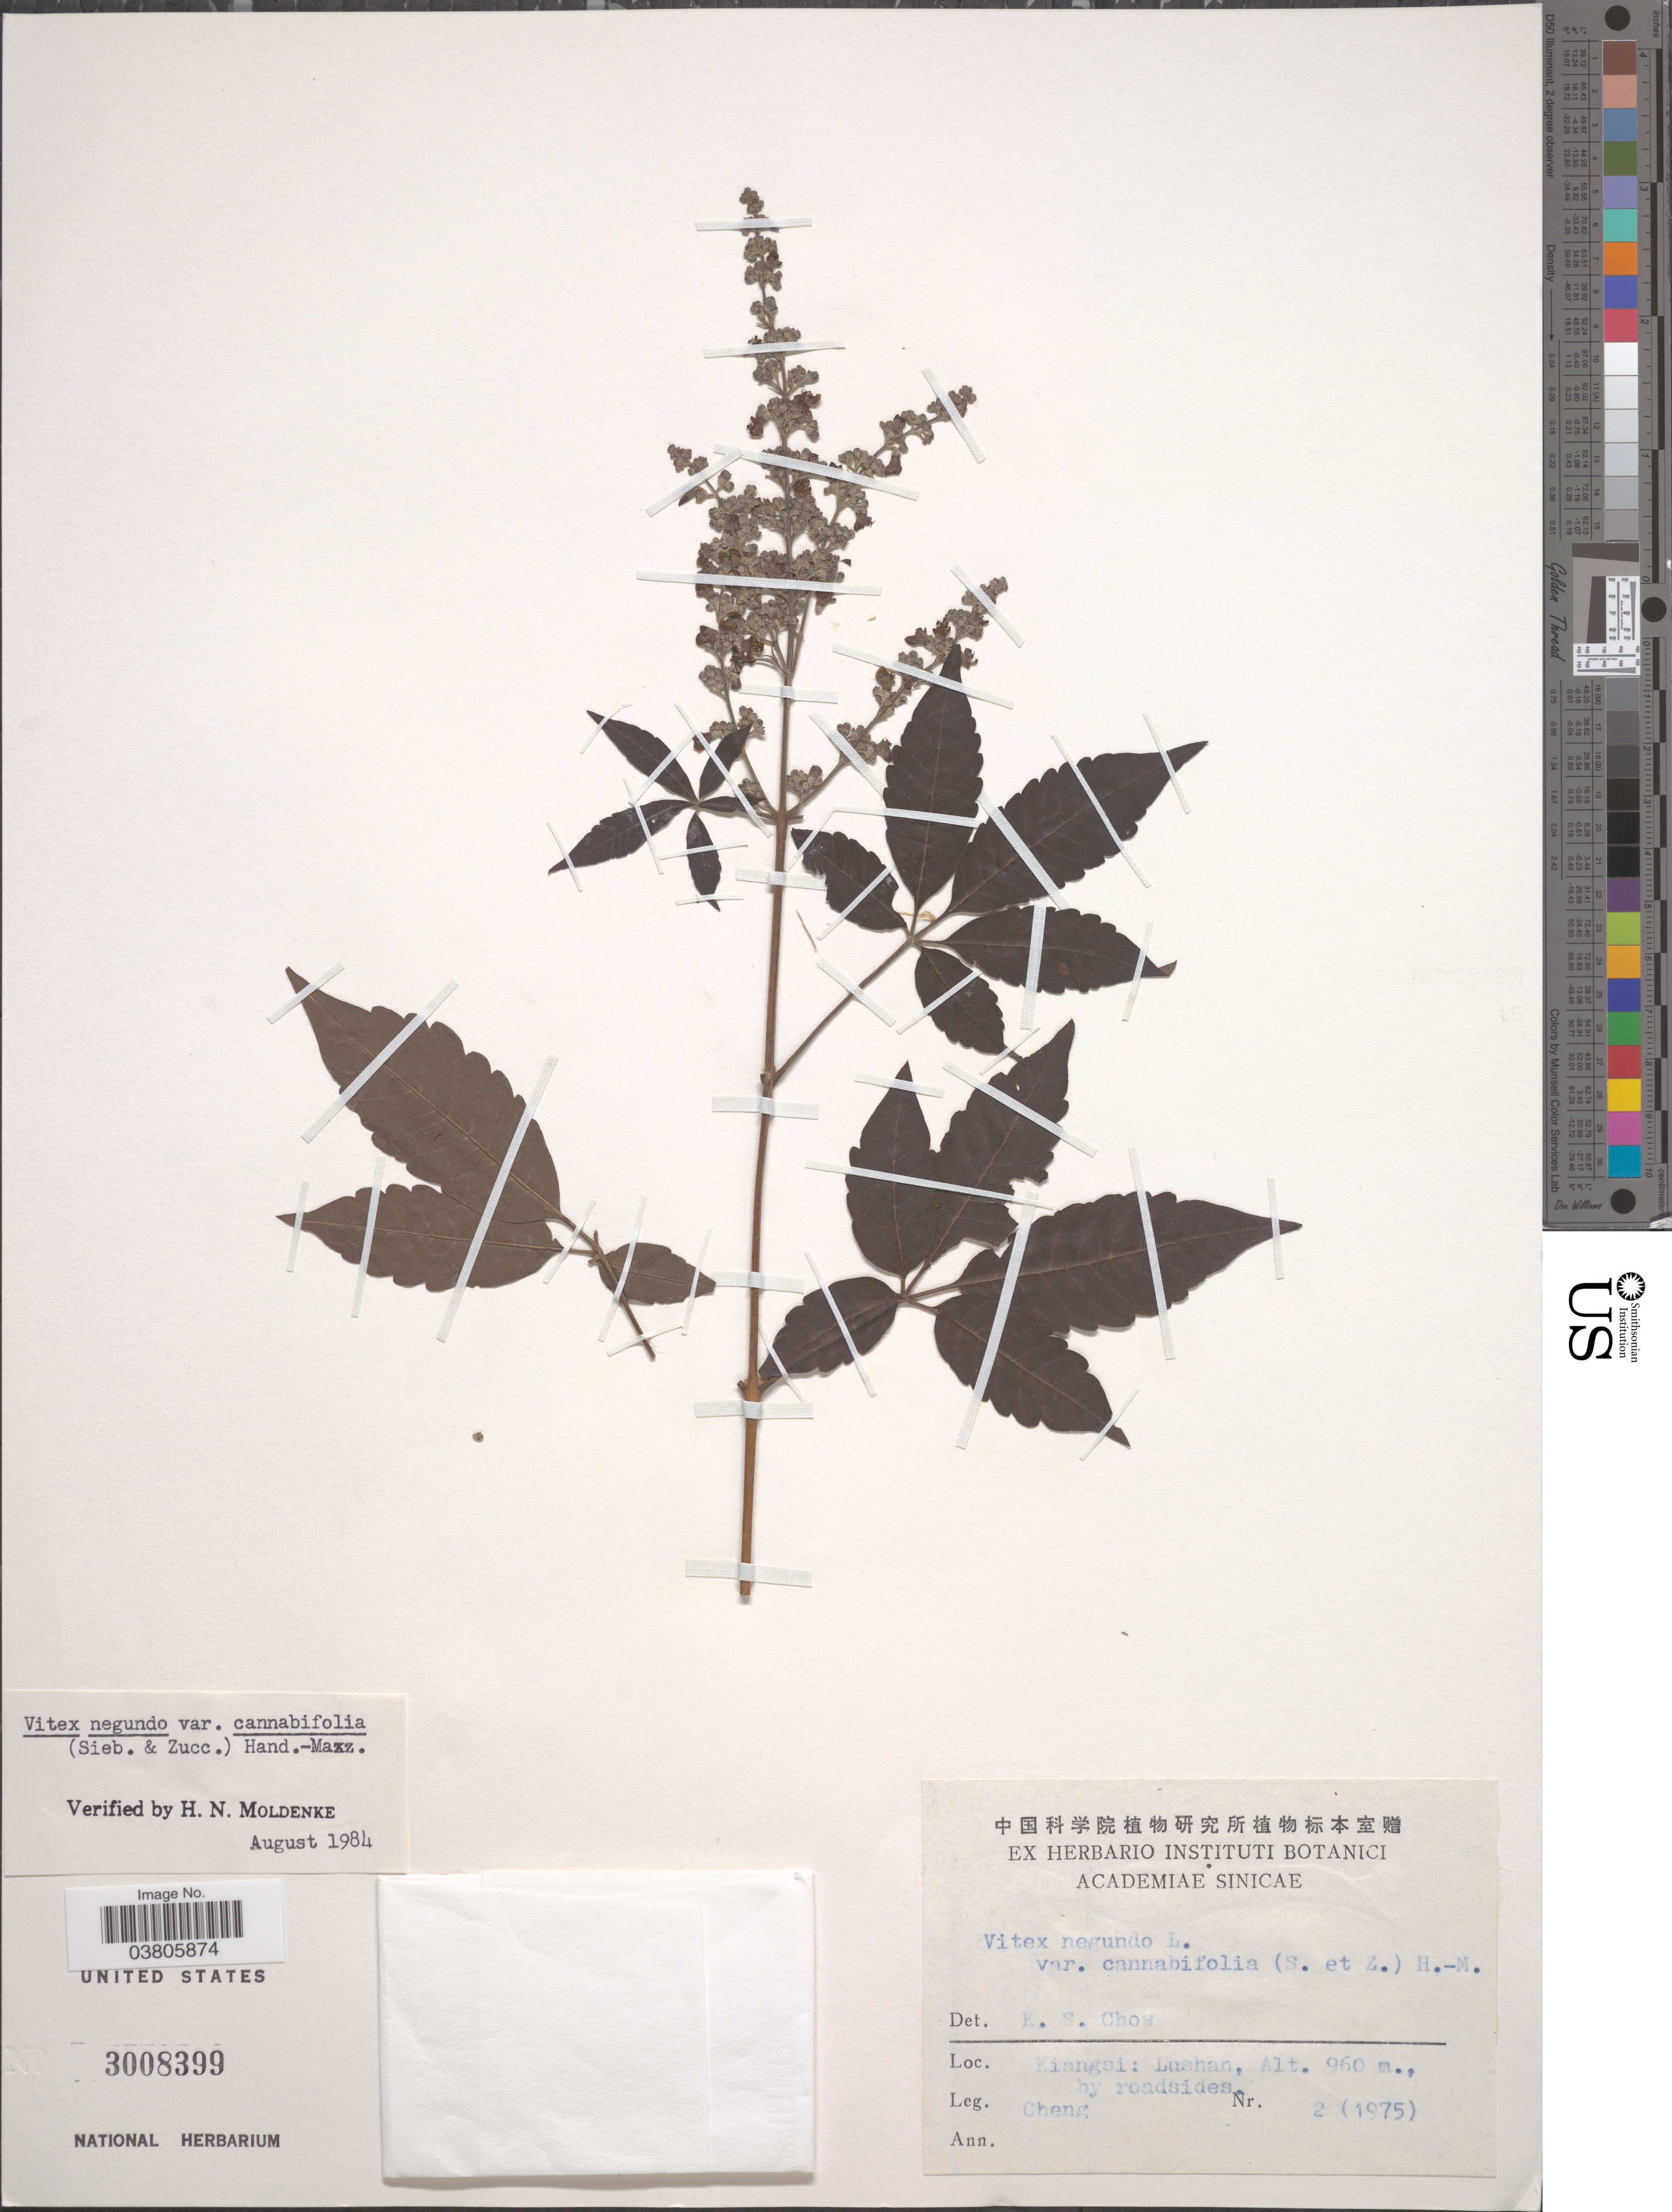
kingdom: Plantae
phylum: Tracheophyta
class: Magnoliopsida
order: Lamiales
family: Lamiaceae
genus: Vitex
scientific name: Vitex negundo var. cannabifolia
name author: (Siebold & Zucc.) Hand.-Mazz.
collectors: -. Cheng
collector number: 2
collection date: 1975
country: China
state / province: Jiangxi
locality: Kiangsi: Lushan.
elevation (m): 960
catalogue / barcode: US 3008399